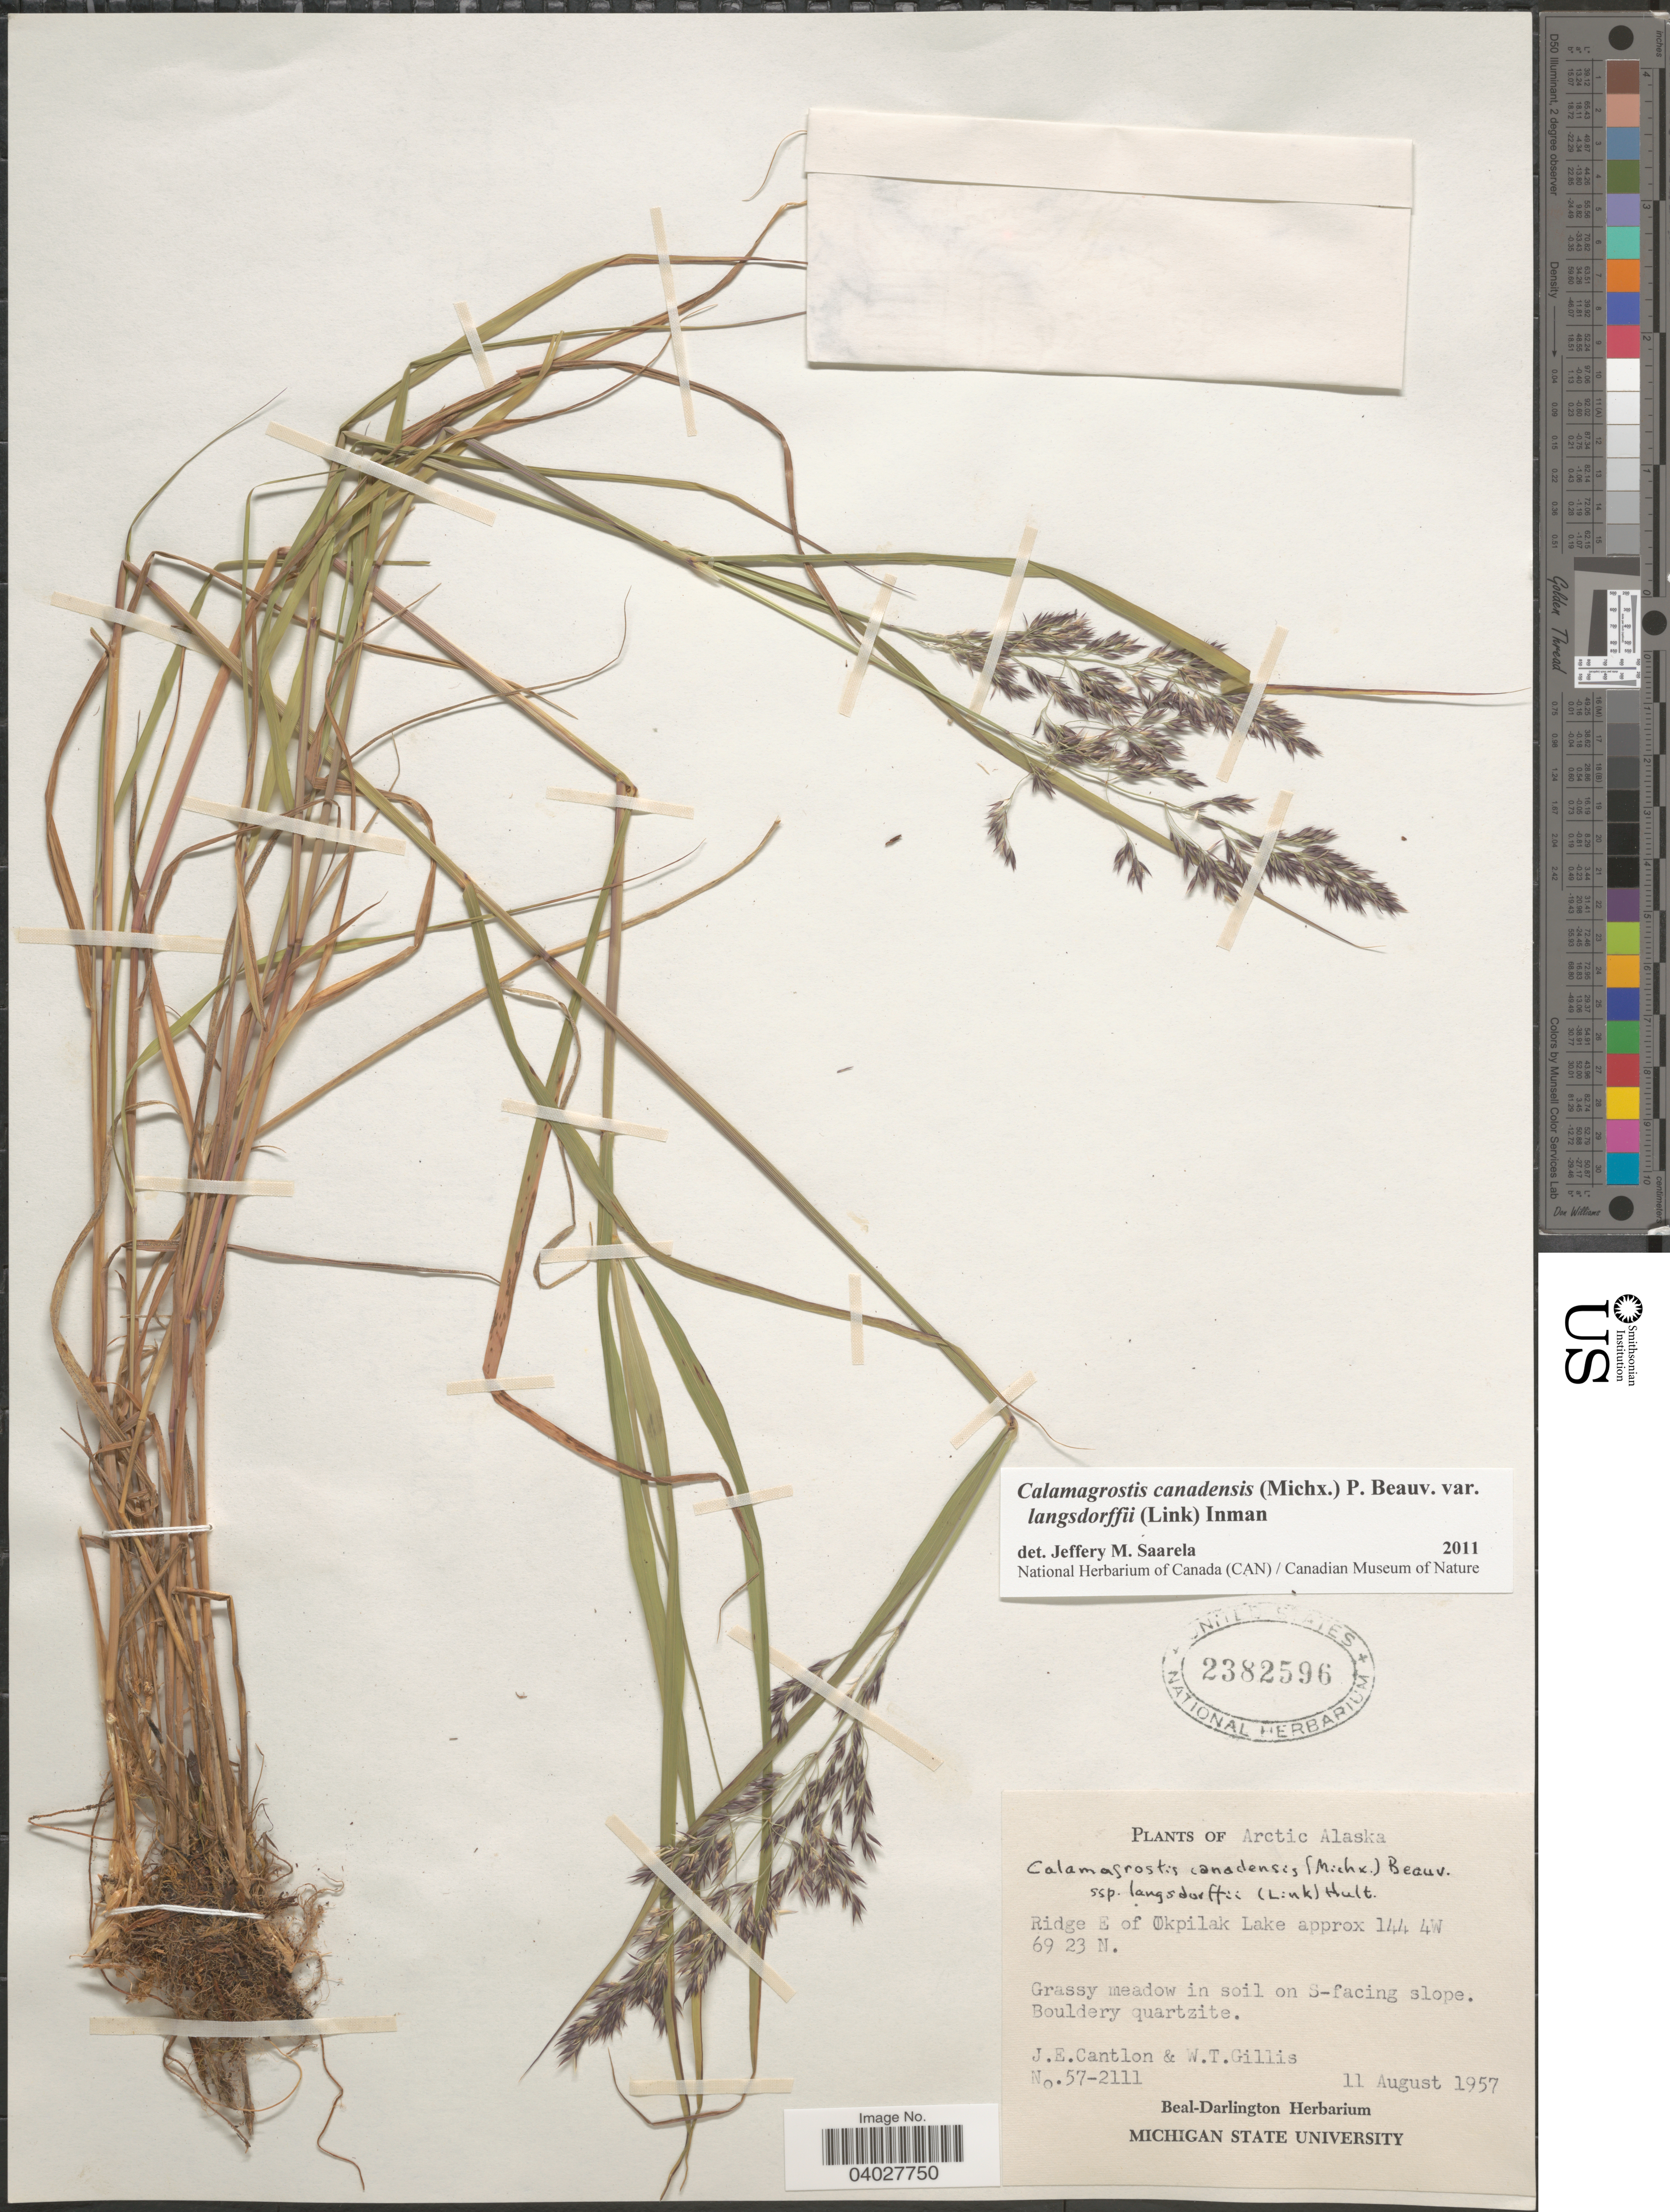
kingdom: Plantae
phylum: Tracheophyta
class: Liliopsida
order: Poales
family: Poaceae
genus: Calamagrostis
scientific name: Calamagrostis canadensis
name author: (Michx.) P. Beauv.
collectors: J. Cantlon & W. T. Gillis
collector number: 57-2111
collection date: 1957-08-11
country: United States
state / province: Alaska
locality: Arctic Alaska. Ridge E of Okpilak Lake. Grassy meadow in soil on S-facing slope.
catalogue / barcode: US 2382596